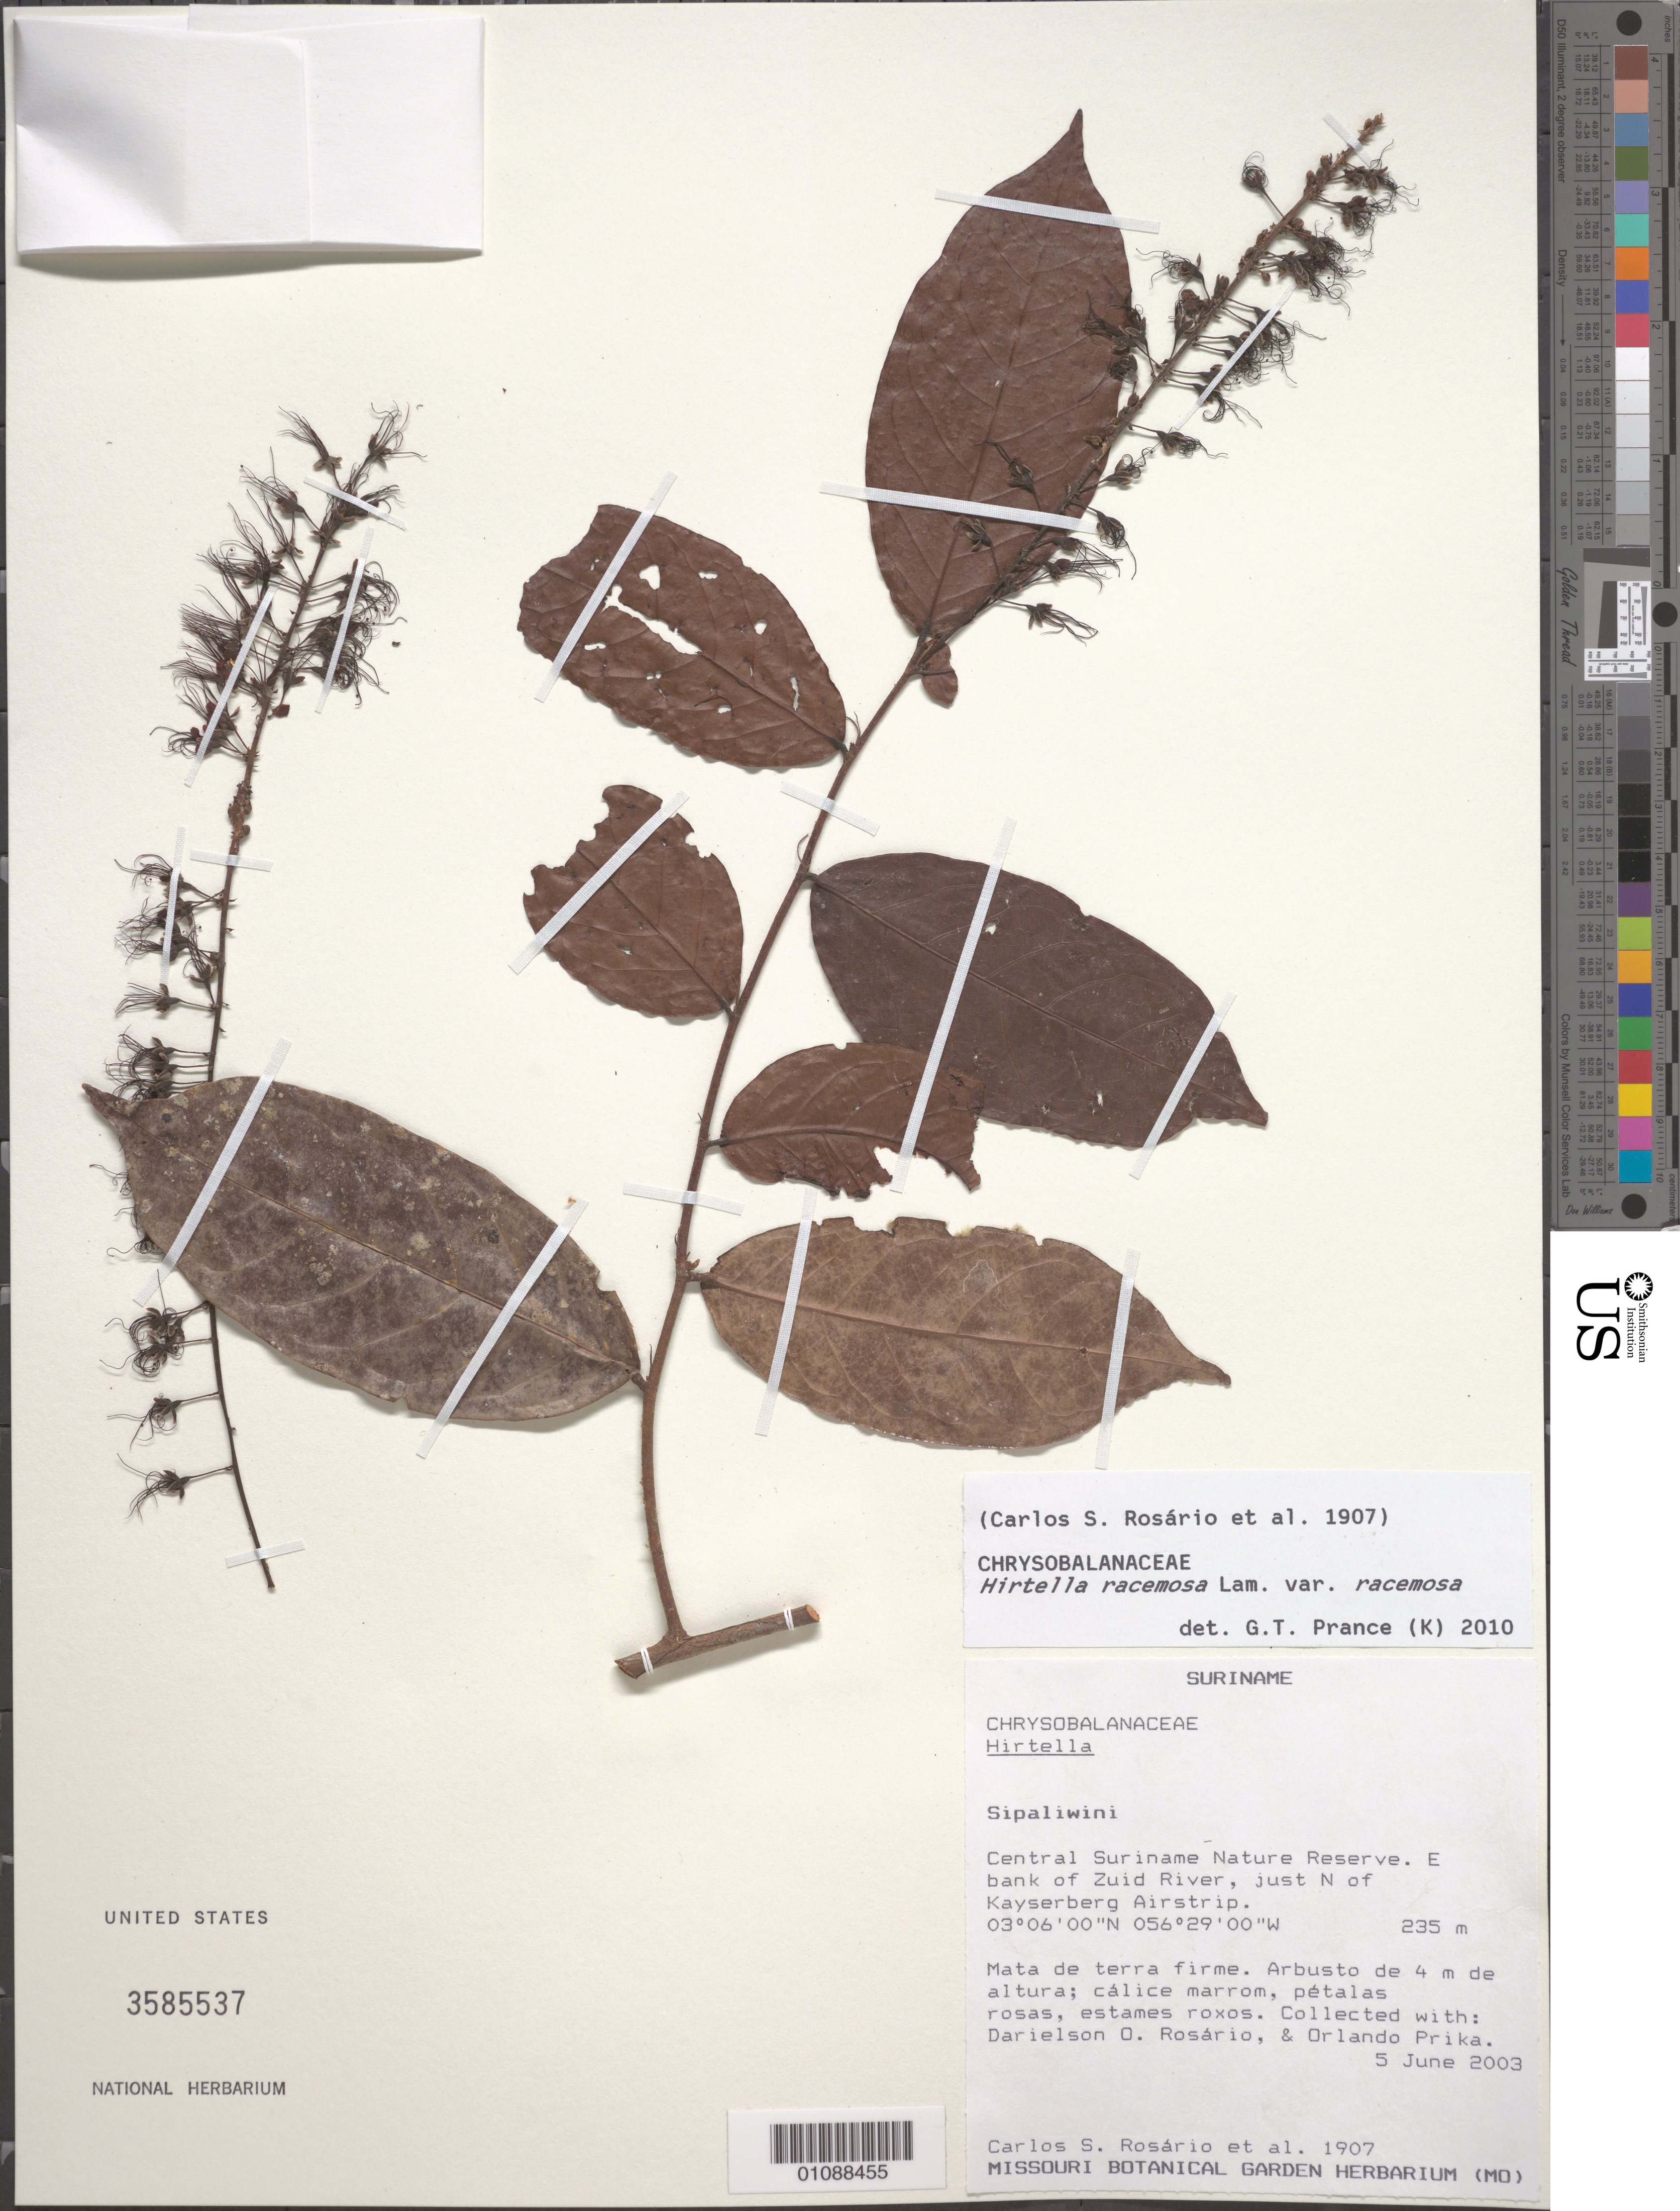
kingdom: Plantae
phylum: Tracheophyta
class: Magnoliopsida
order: Malpighiales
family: Chrysobalanaceae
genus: Hirtella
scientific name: Hirtella racemosa var. racemosa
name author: Lam.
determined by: Prance, G. T.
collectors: C. S. Rosário, D. Rosario & O. Prika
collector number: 1907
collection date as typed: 5-Jun-03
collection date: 2003-06-05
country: Suriname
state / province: Sipaliwini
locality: Central SURINAMEe Nature Reserve. E bank of Zuid River, just north of Kayserberg Airstrip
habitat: Mata de terra firme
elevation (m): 235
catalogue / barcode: US 3585537